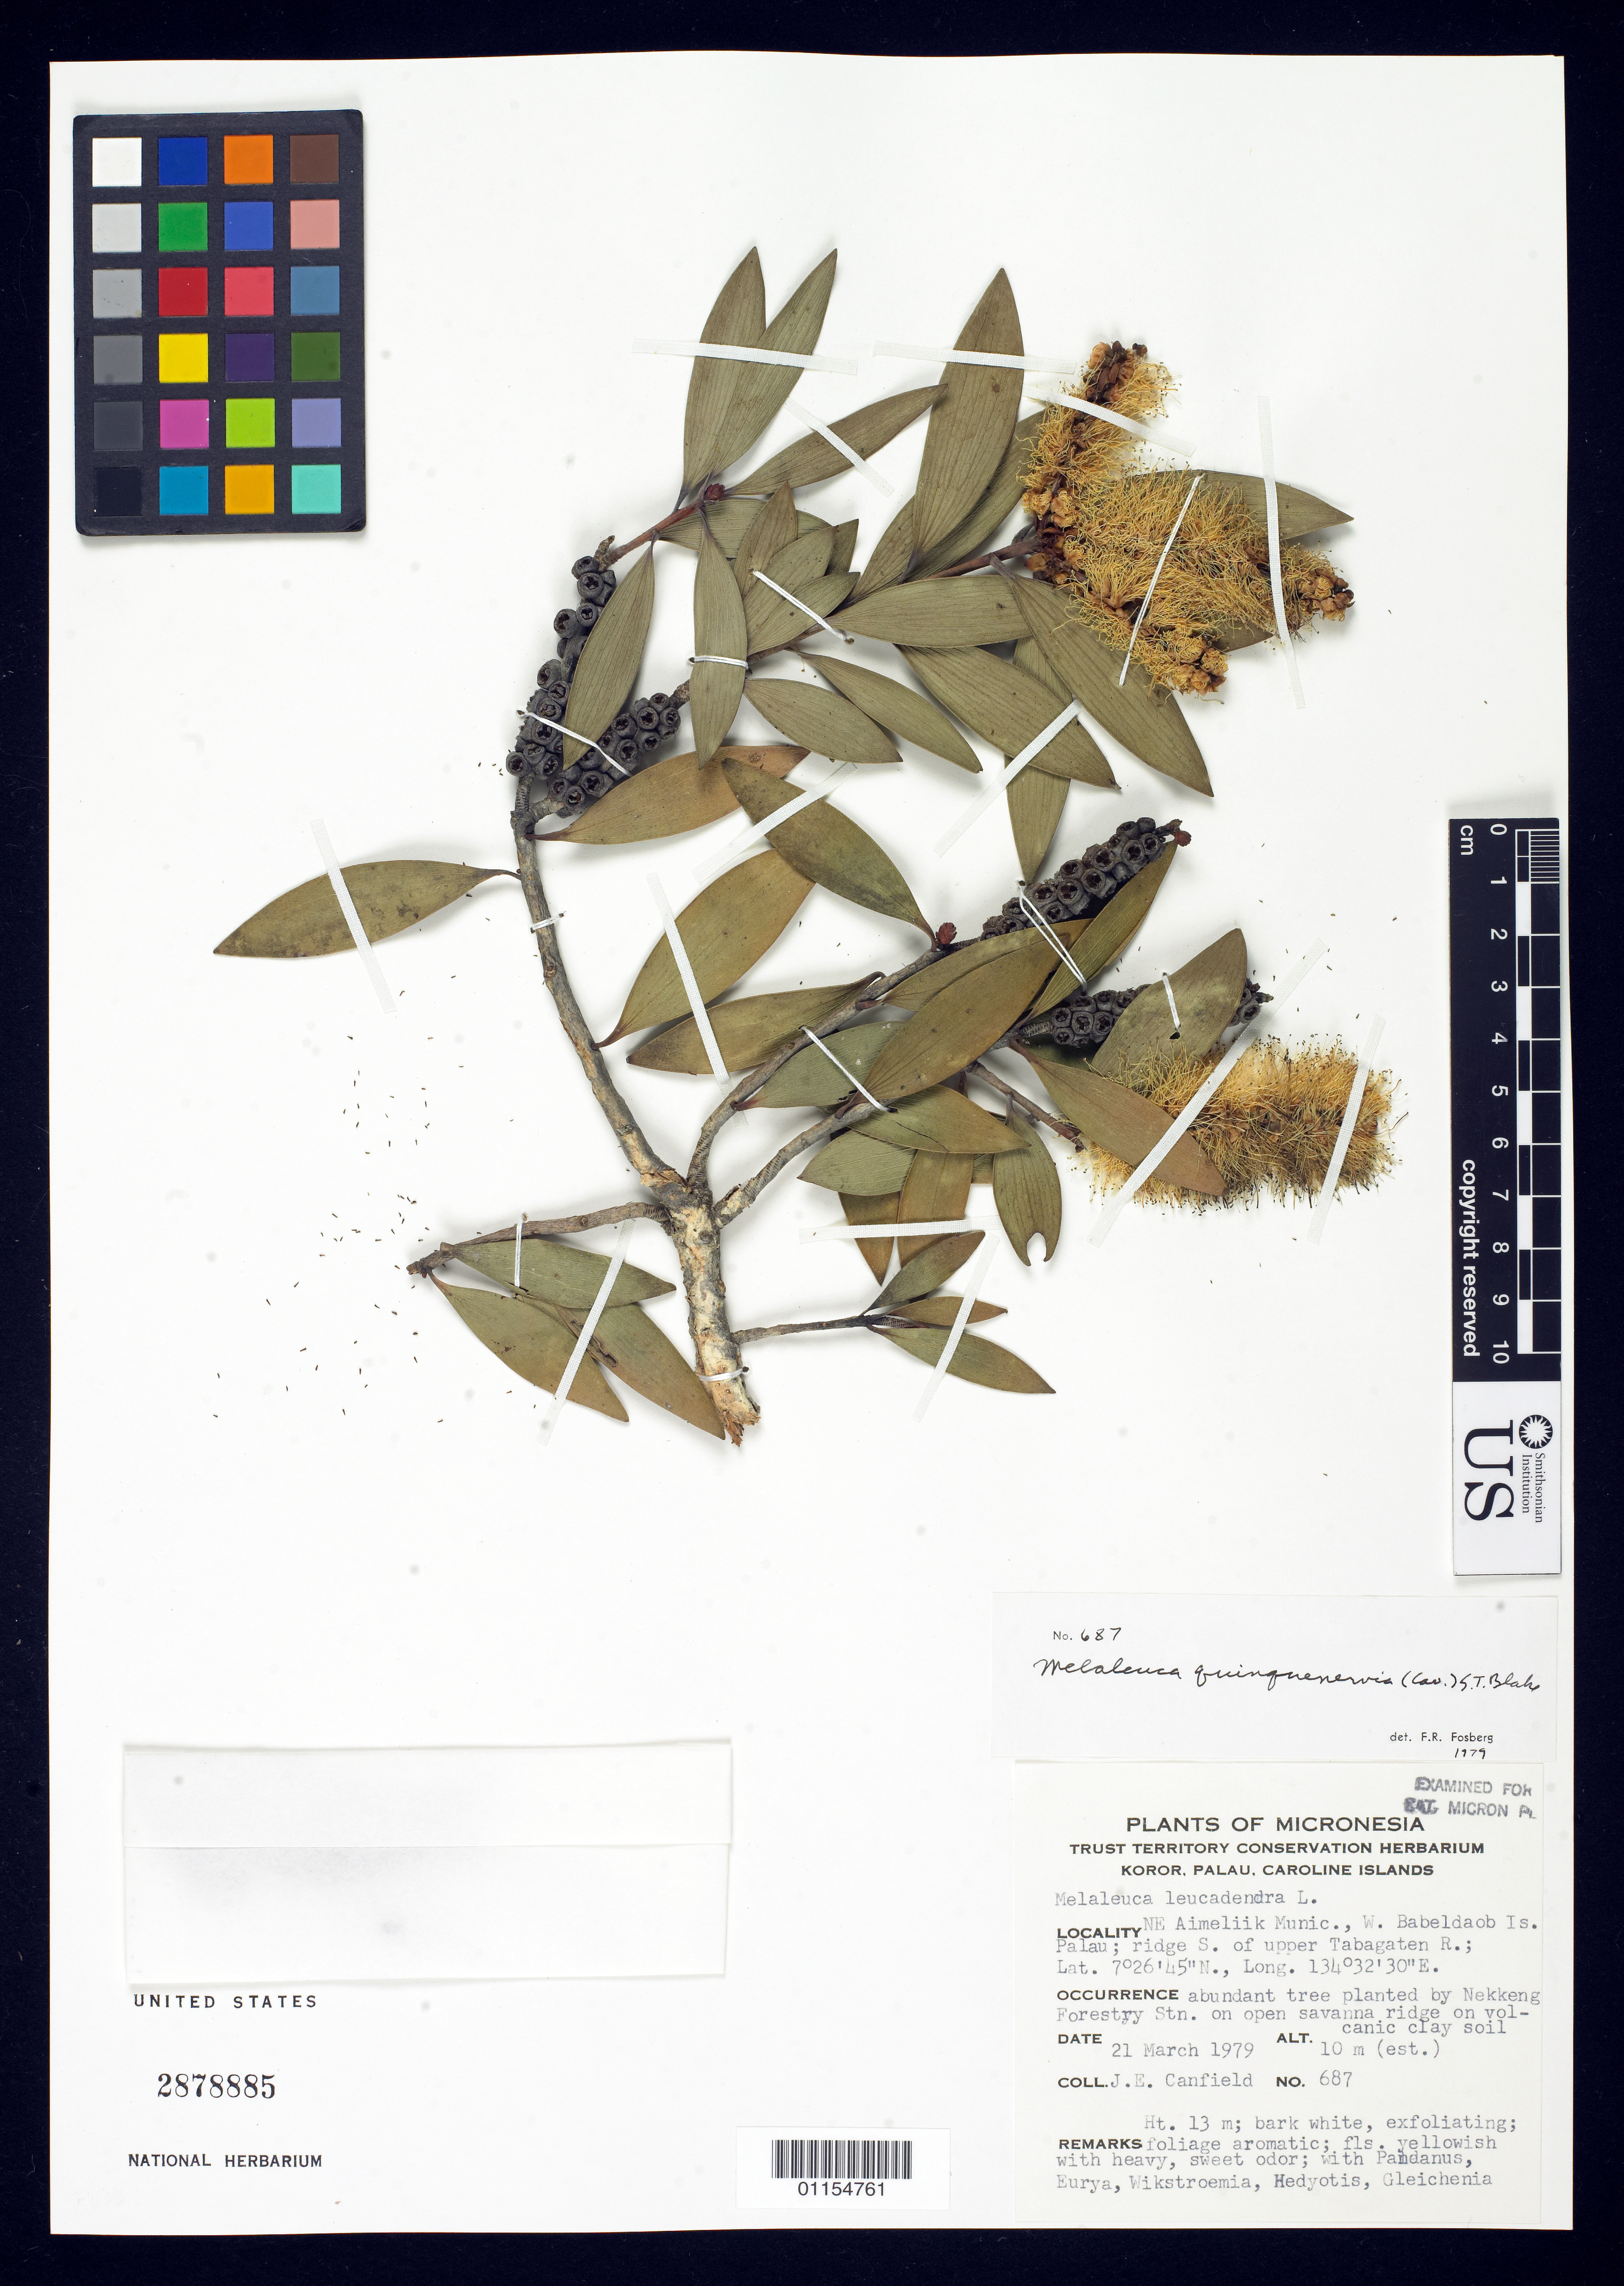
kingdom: Plantae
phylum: Tracheophyta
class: Magnoliopsida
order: Myrtales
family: Myrtaceae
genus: Melaleuca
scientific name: Melaleuca quinquenervia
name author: (Cav.) S.T. Blake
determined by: Fosberg, F. R.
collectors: J. E. Canfield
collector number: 687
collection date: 1979-03-21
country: Palau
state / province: Aimeliik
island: Babeldaob [Babelthuap]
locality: Ridge S. of upper Tabagaten R., by Nekkeng forestry stn.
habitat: Open savanna ridge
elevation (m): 10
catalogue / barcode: US 2878885